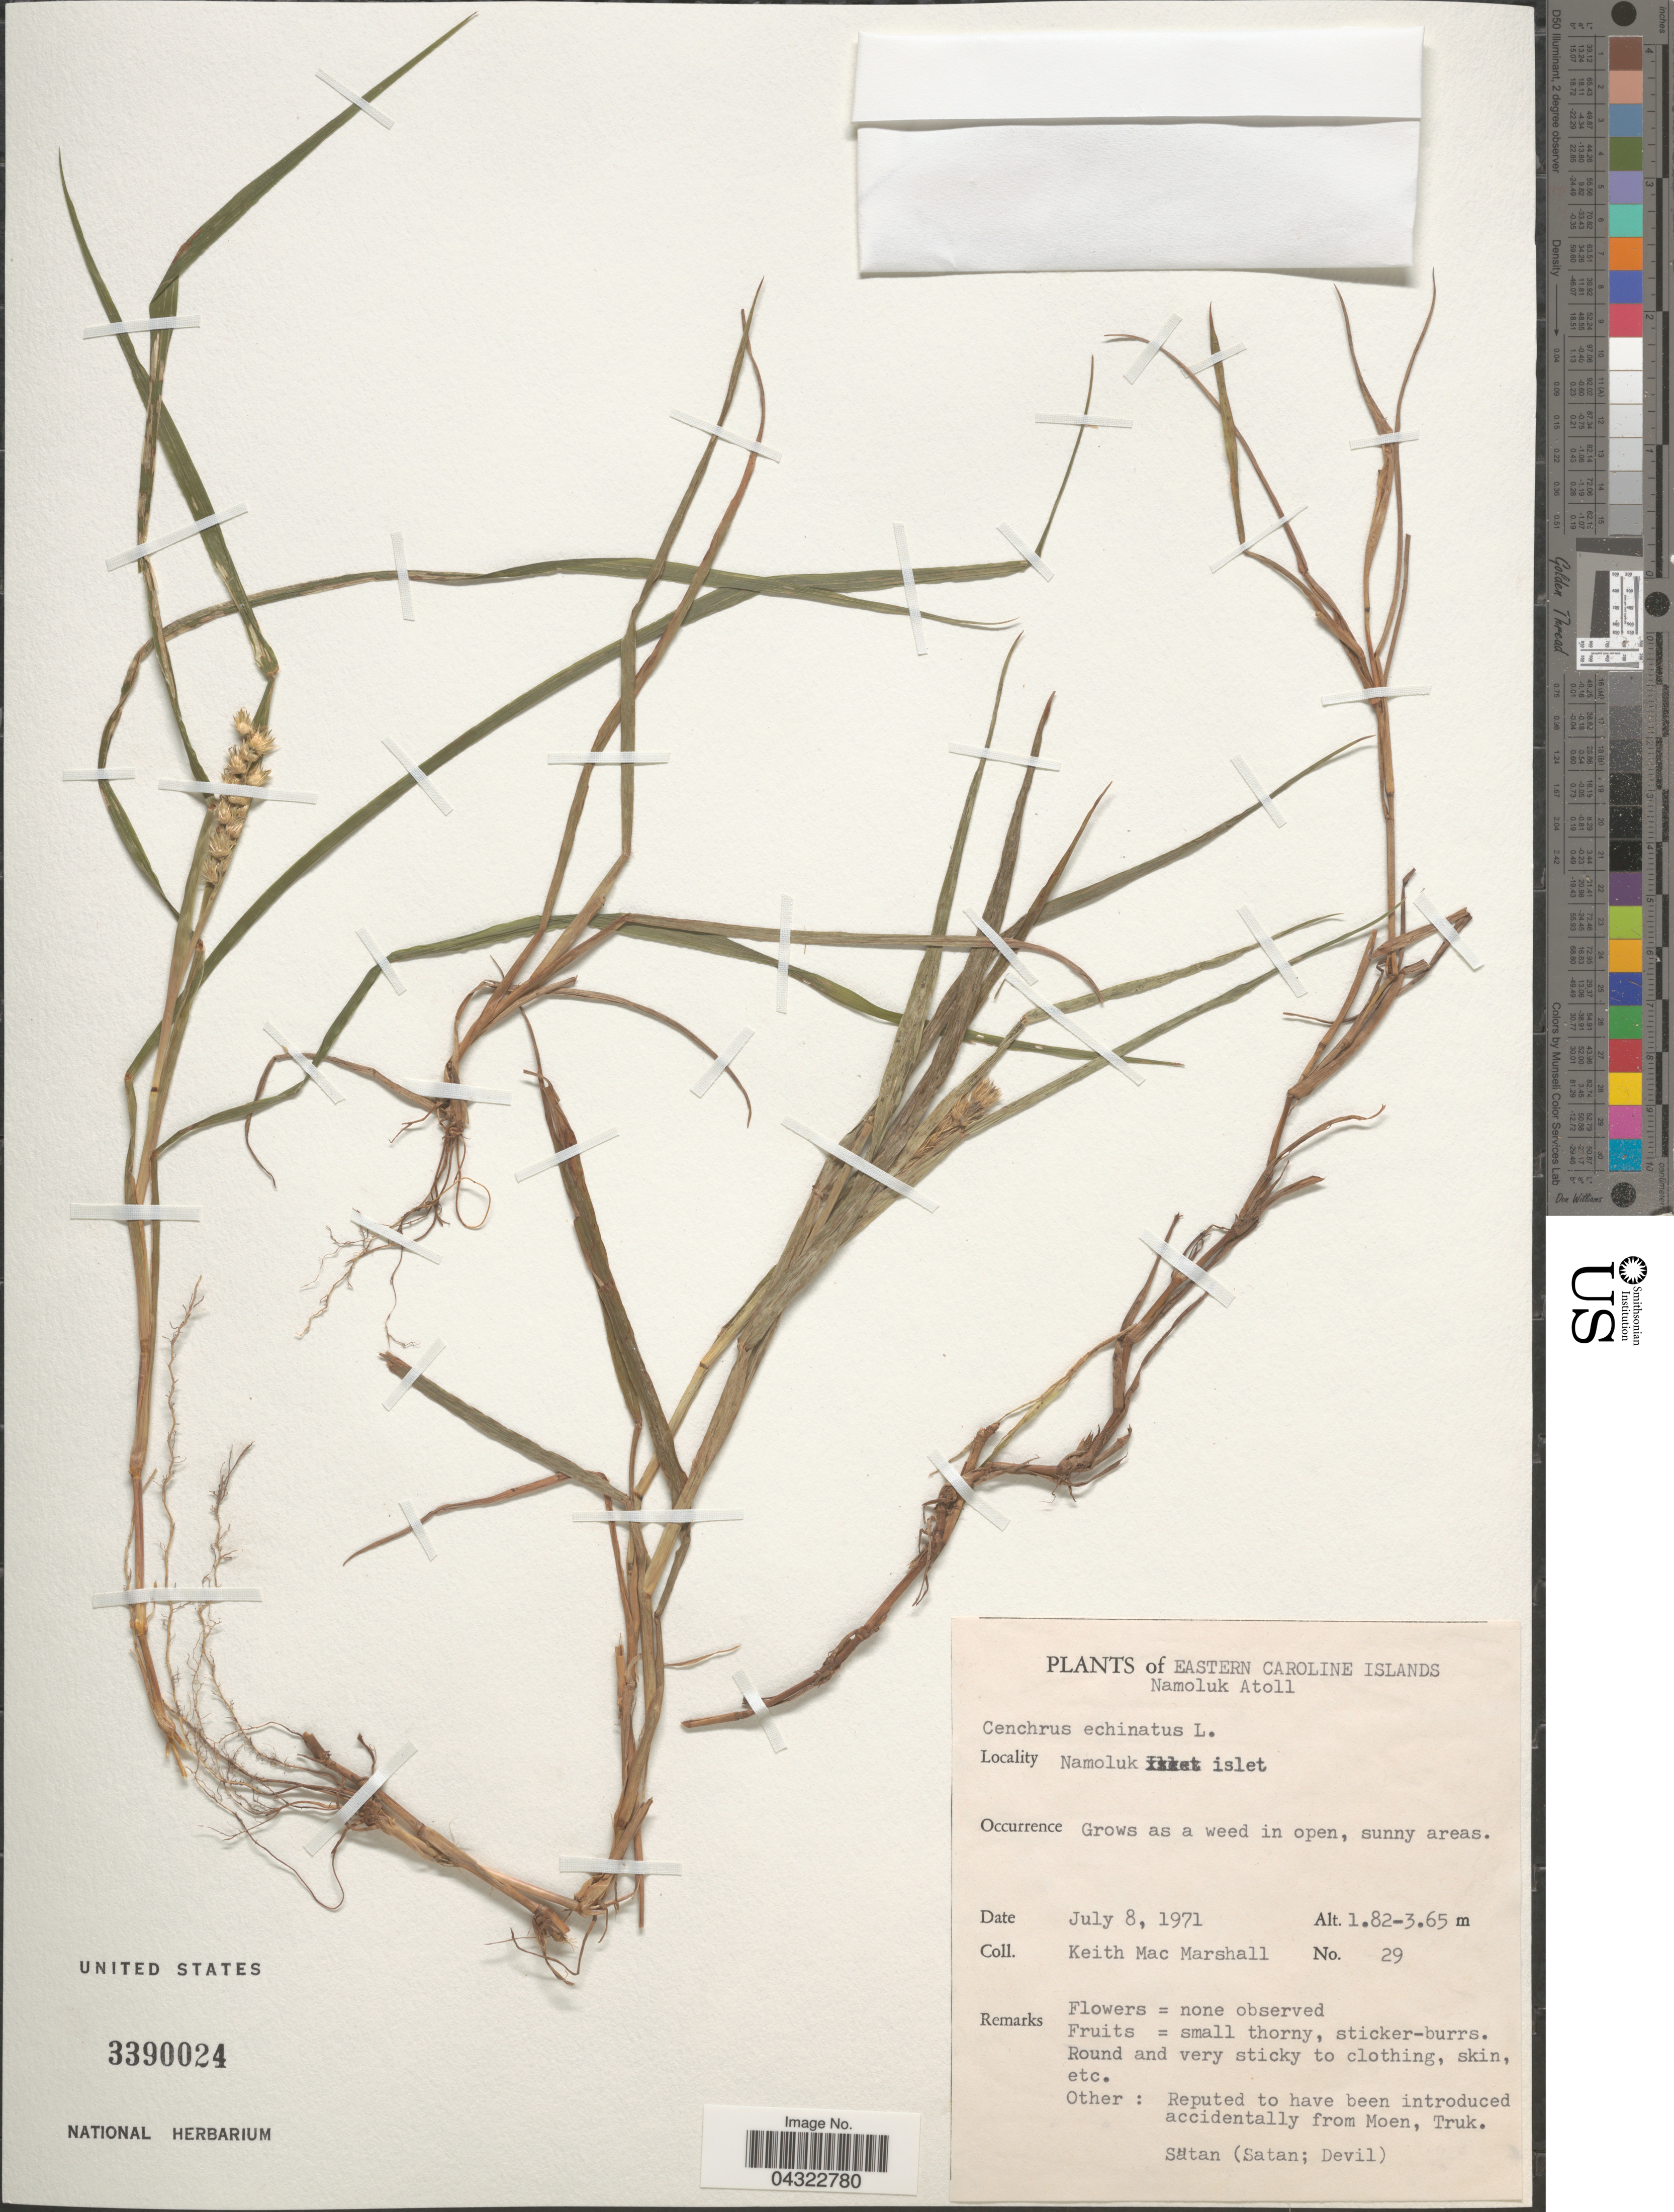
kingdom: Plantae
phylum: Tracheophyta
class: Liliopsida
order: Poales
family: Poaceae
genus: Cenchrus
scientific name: Cenchrus echinatus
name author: L.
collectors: K. M. Marshall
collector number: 29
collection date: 1971-07-08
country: Micronesia, Federated States of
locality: Eastern Caroline Islands. Namoluk Atoll. Namoluk islet.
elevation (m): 1.82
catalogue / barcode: US 3390024